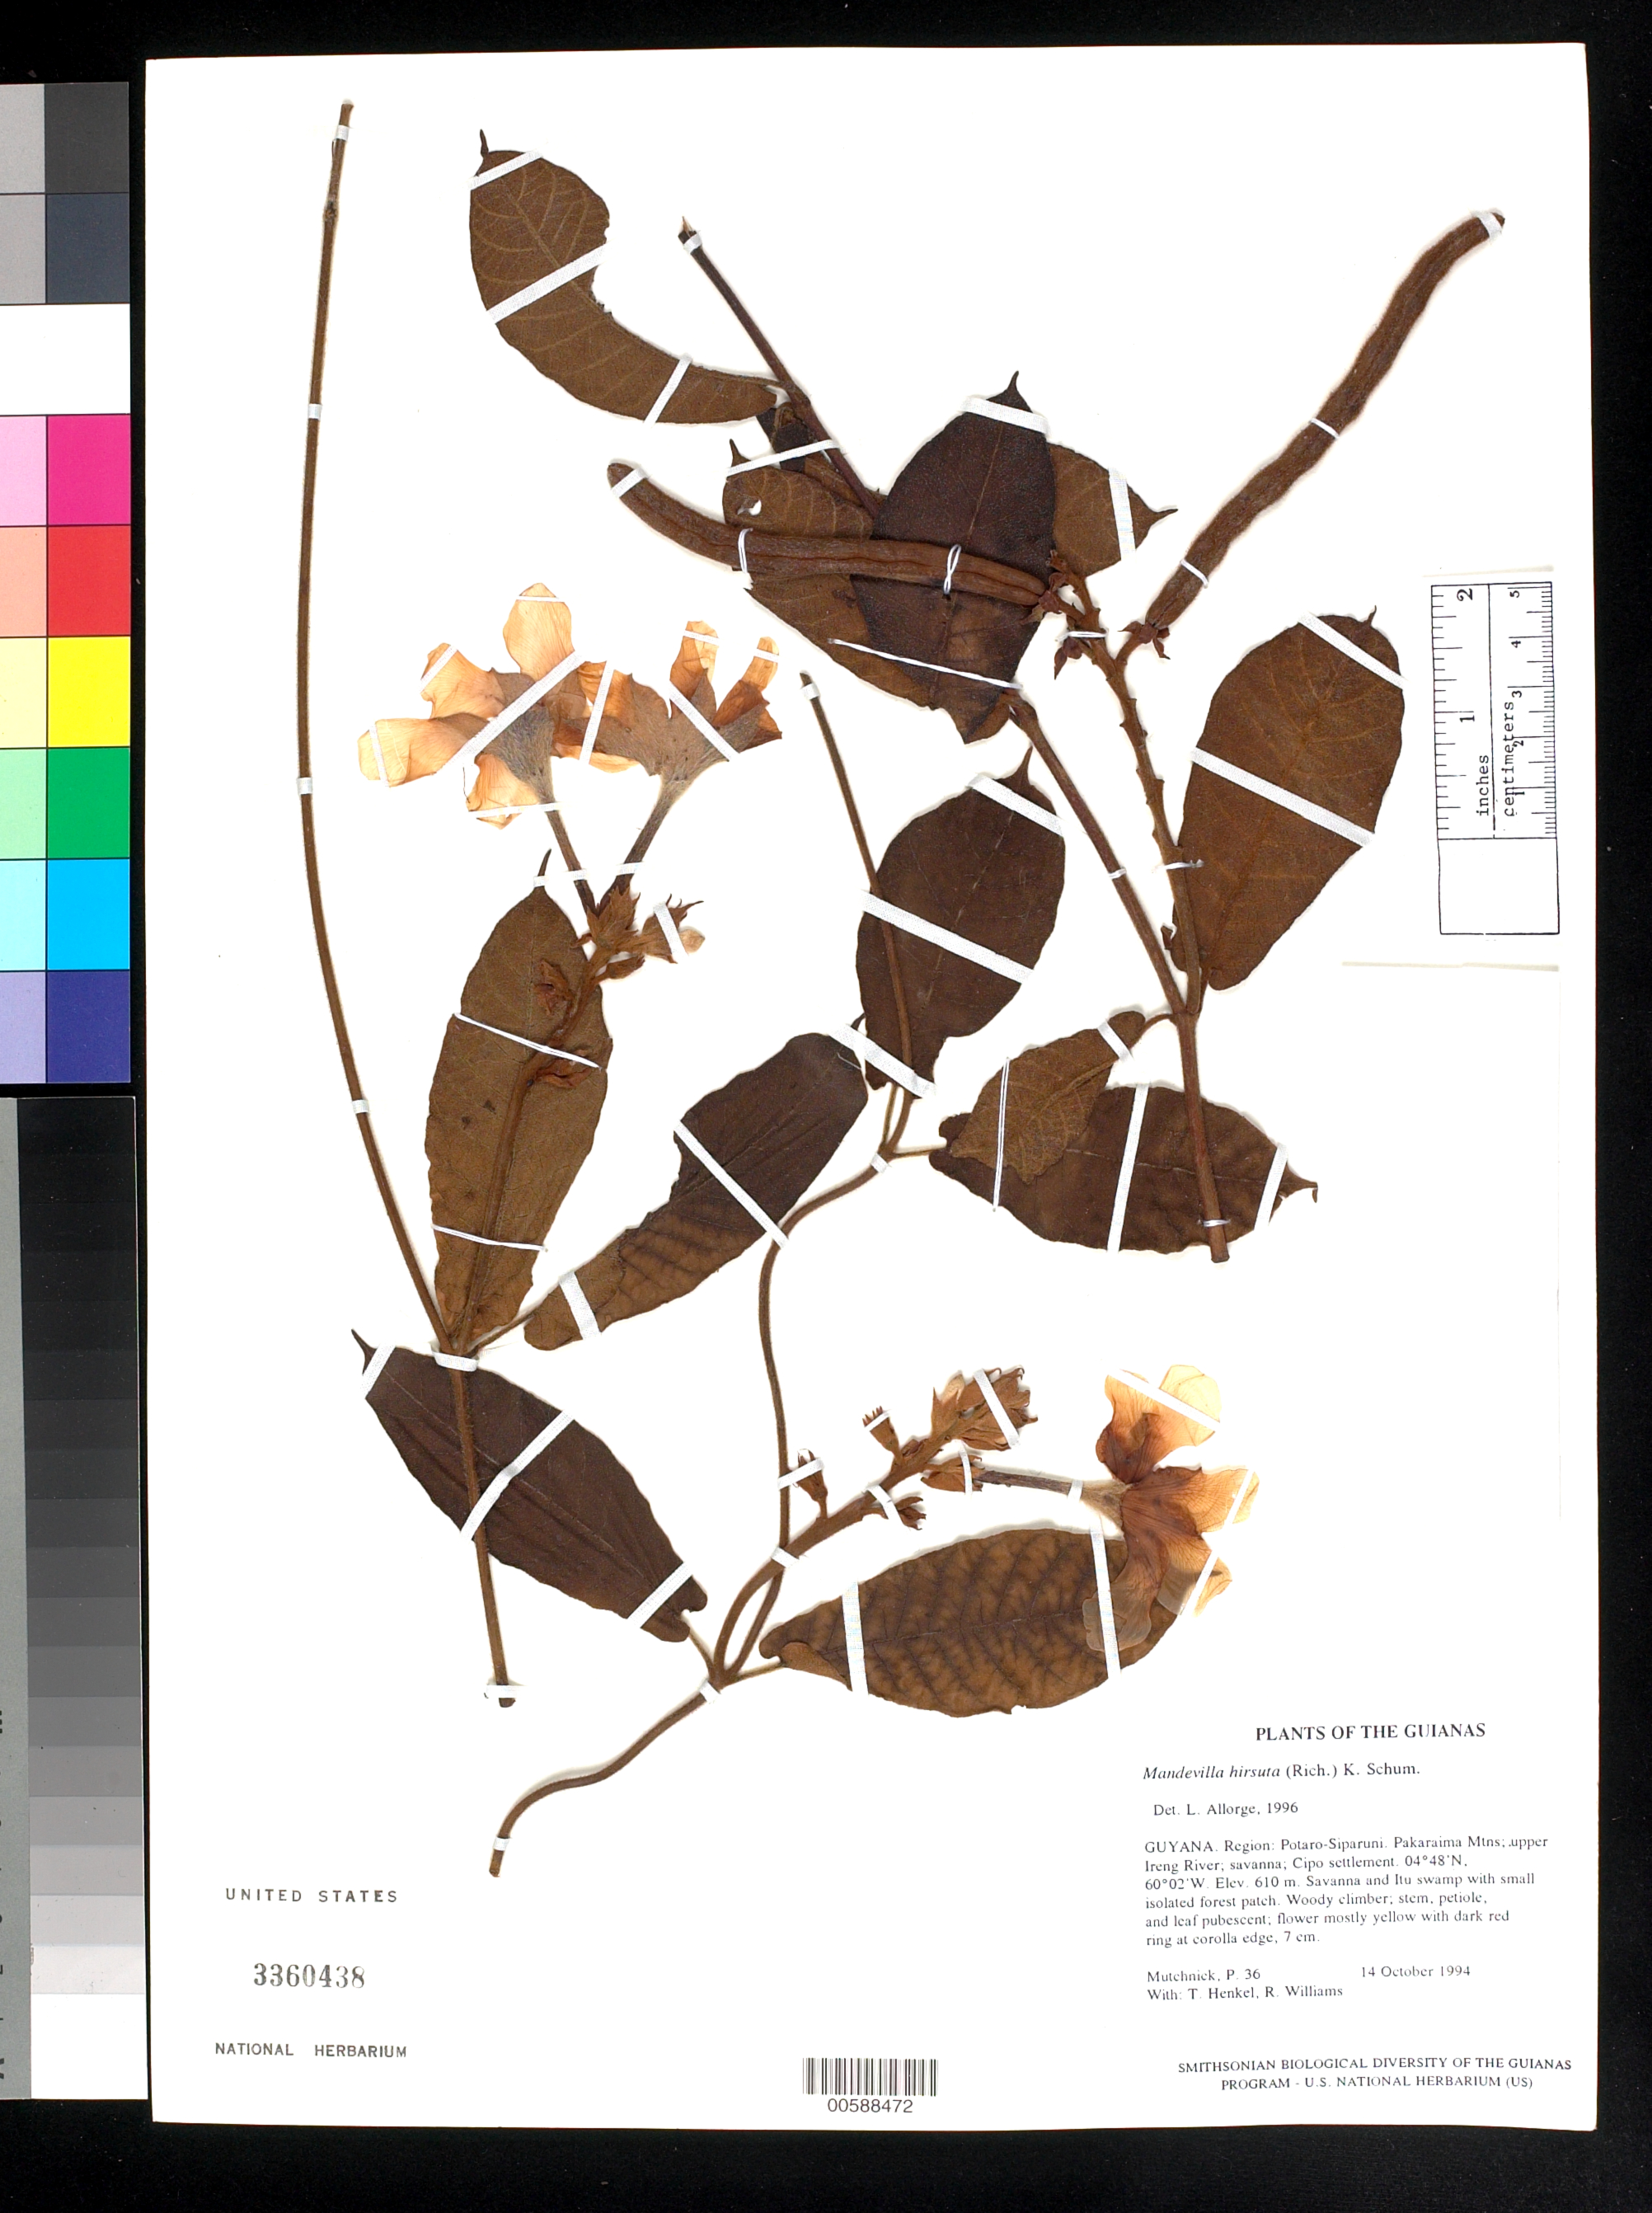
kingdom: Plantae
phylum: Tracheophyta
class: Magnoliopsida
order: Gentianales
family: Apocynaceae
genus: Mandevilla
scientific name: Mandevilla hirsuta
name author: (Rich.) K. Schum.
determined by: Allorge, L.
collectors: P. Mutchnick, T. Henkel & R. Williams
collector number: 36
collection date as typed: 14 October 1994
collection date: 1994-10-14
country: Guyana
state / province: Potaro-Siparuni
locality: Pakaraima Mtns; upper Ireng River; savanna; Cipo settlement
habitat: Savanna and Itu swamp with small isolated forest patch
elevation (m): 610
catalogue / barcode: US 3360438